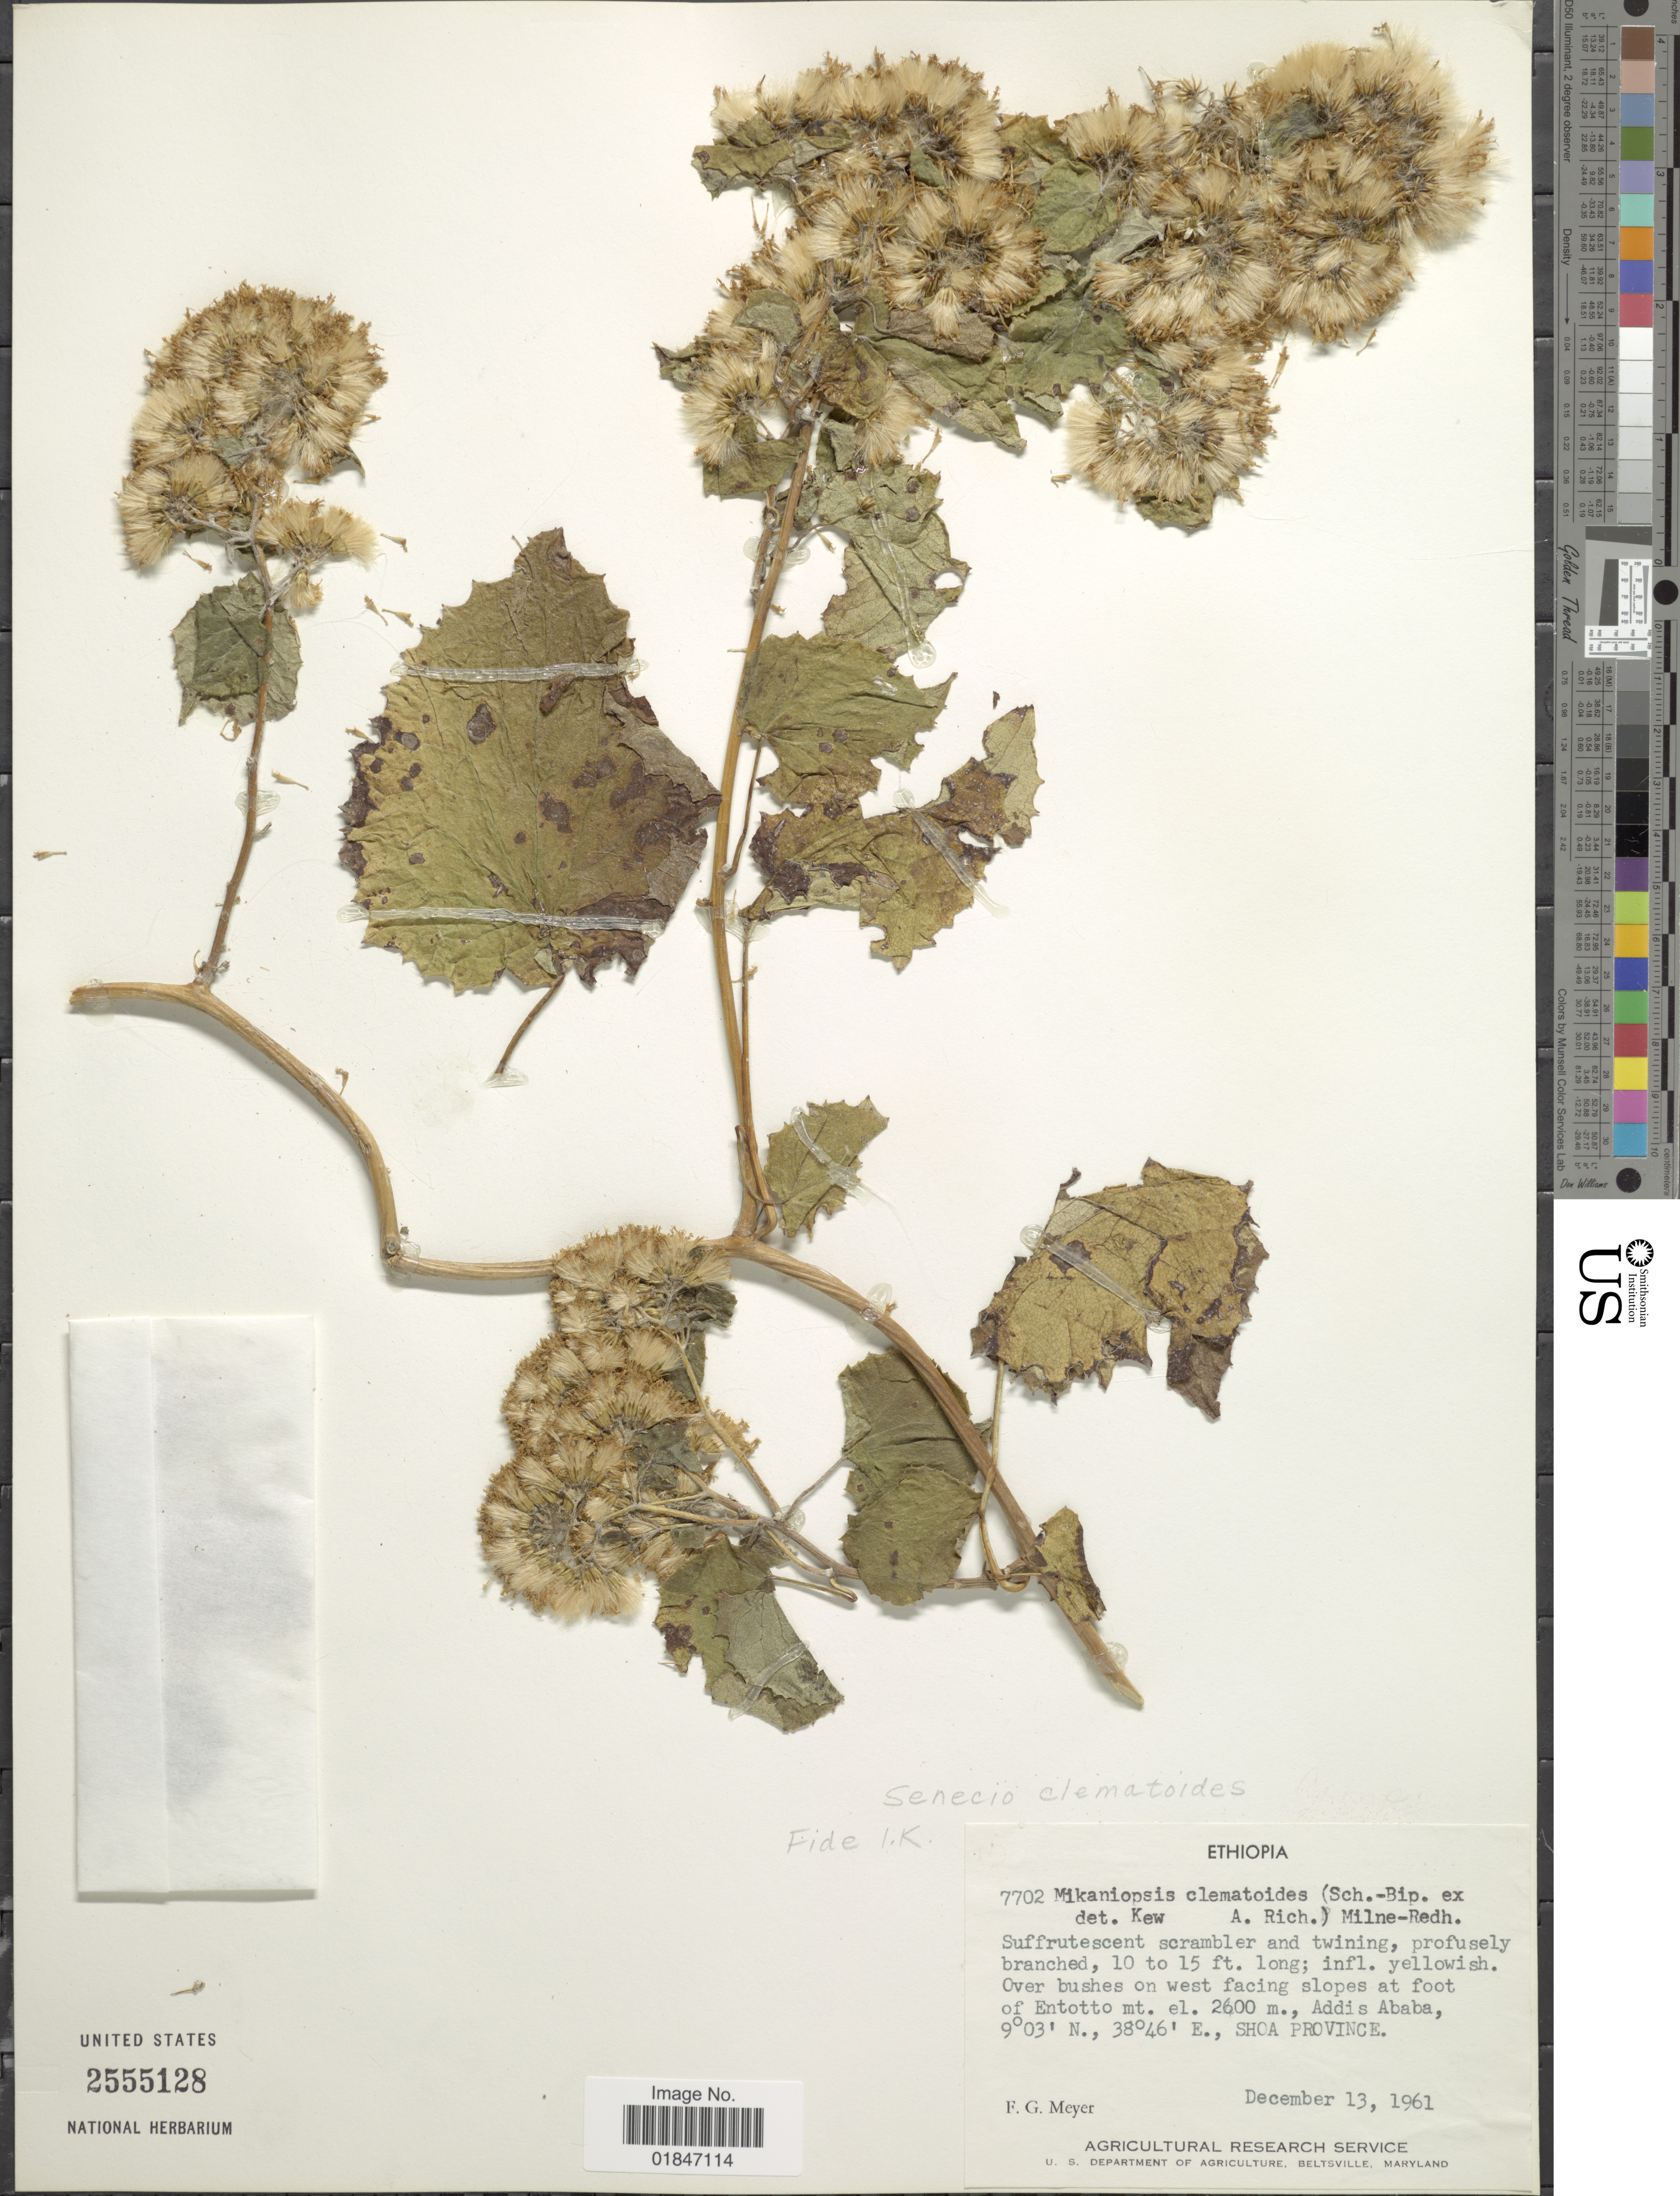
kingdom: Plantae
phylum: Tracheophyta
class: Magnoliopsida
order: Asterales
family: Asteraceae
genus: Mikaniopsis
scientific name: Mikaniopsis clematoides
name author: (Sch. Bip. ex A. Rich.) Milne-Redh.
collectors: F. G. Meyer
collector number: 7702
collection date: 1961-12-13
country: Ethiopia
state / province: Addis Ababa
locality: Over bushes on west facing slopes at foot of Entotto mt., Addis Ababa. Shoa Province.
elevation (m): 2600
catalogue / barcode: US 2555128